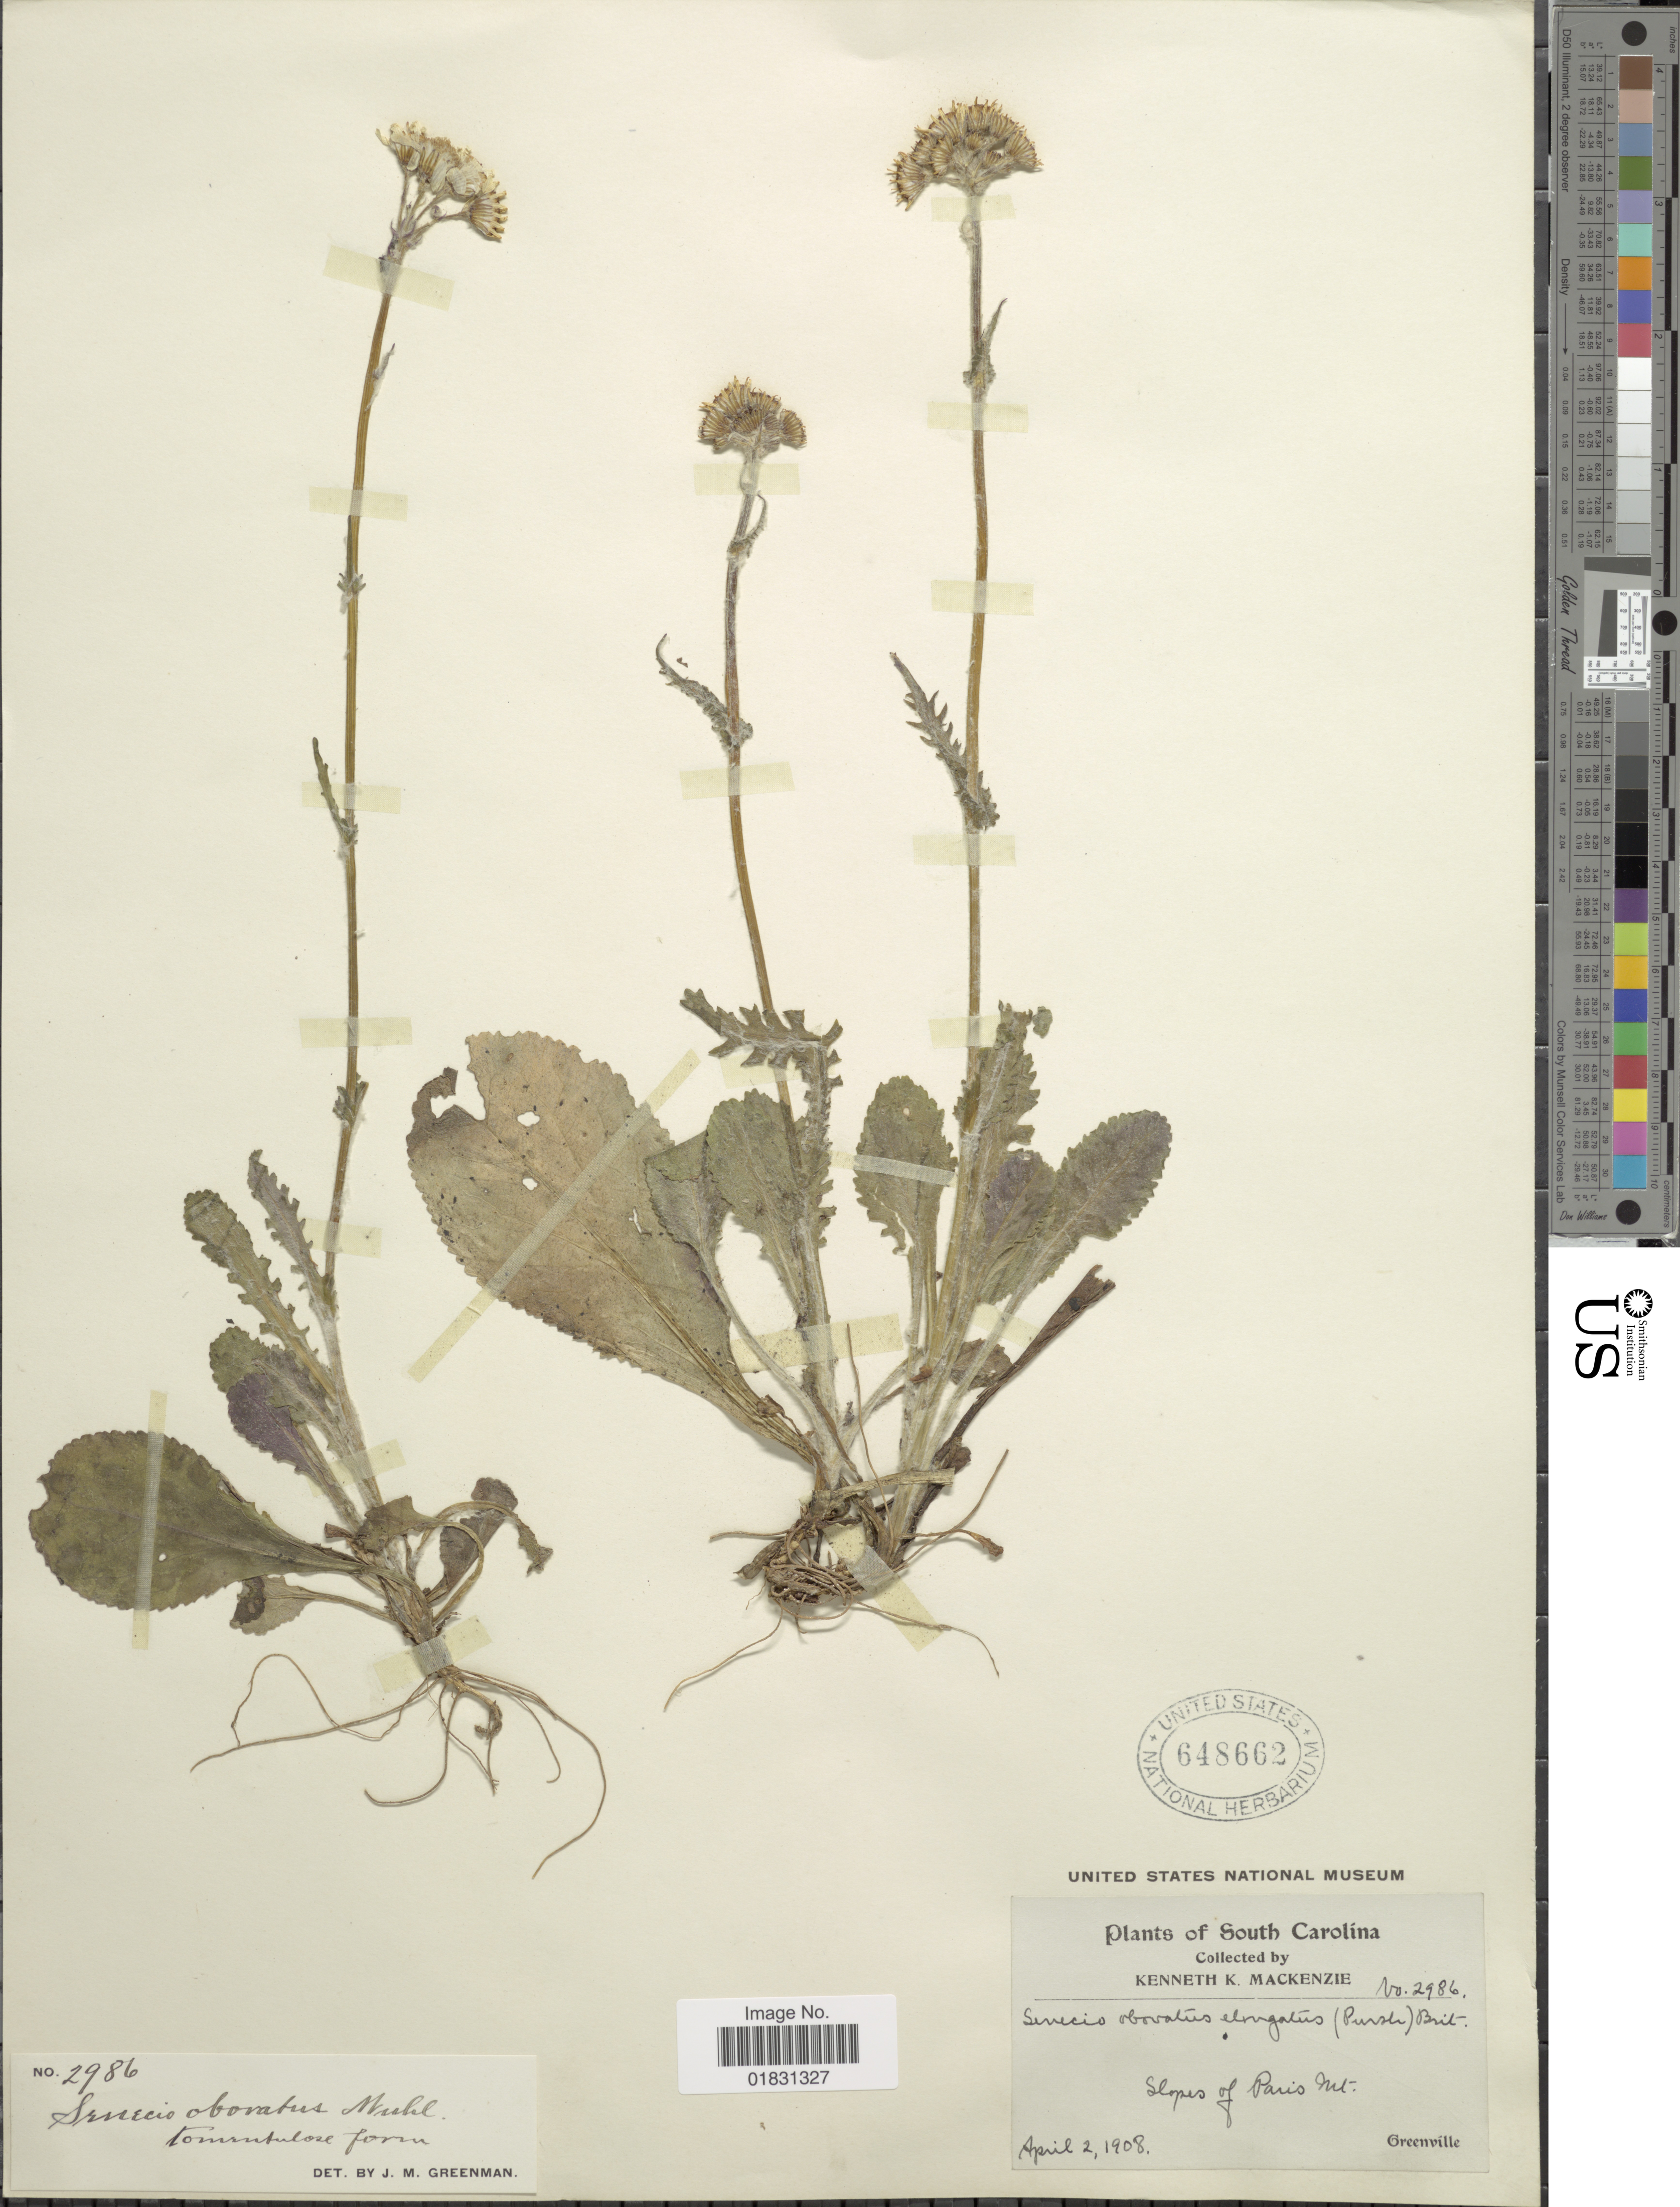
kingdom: Plantae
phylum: Tracheophyta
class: Magnoliopsida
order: Asterales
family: Asteraceae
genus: Packera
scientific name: Packera obovata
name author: (Muhl. ex Willd.) W.A. Weber & Á. Löve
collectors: K. K. Mackenzie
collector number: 2986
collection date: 1908-04-02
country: United States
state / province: South Carolina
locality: Slopes of Paris Mt, Greenville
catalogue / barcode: US 648662